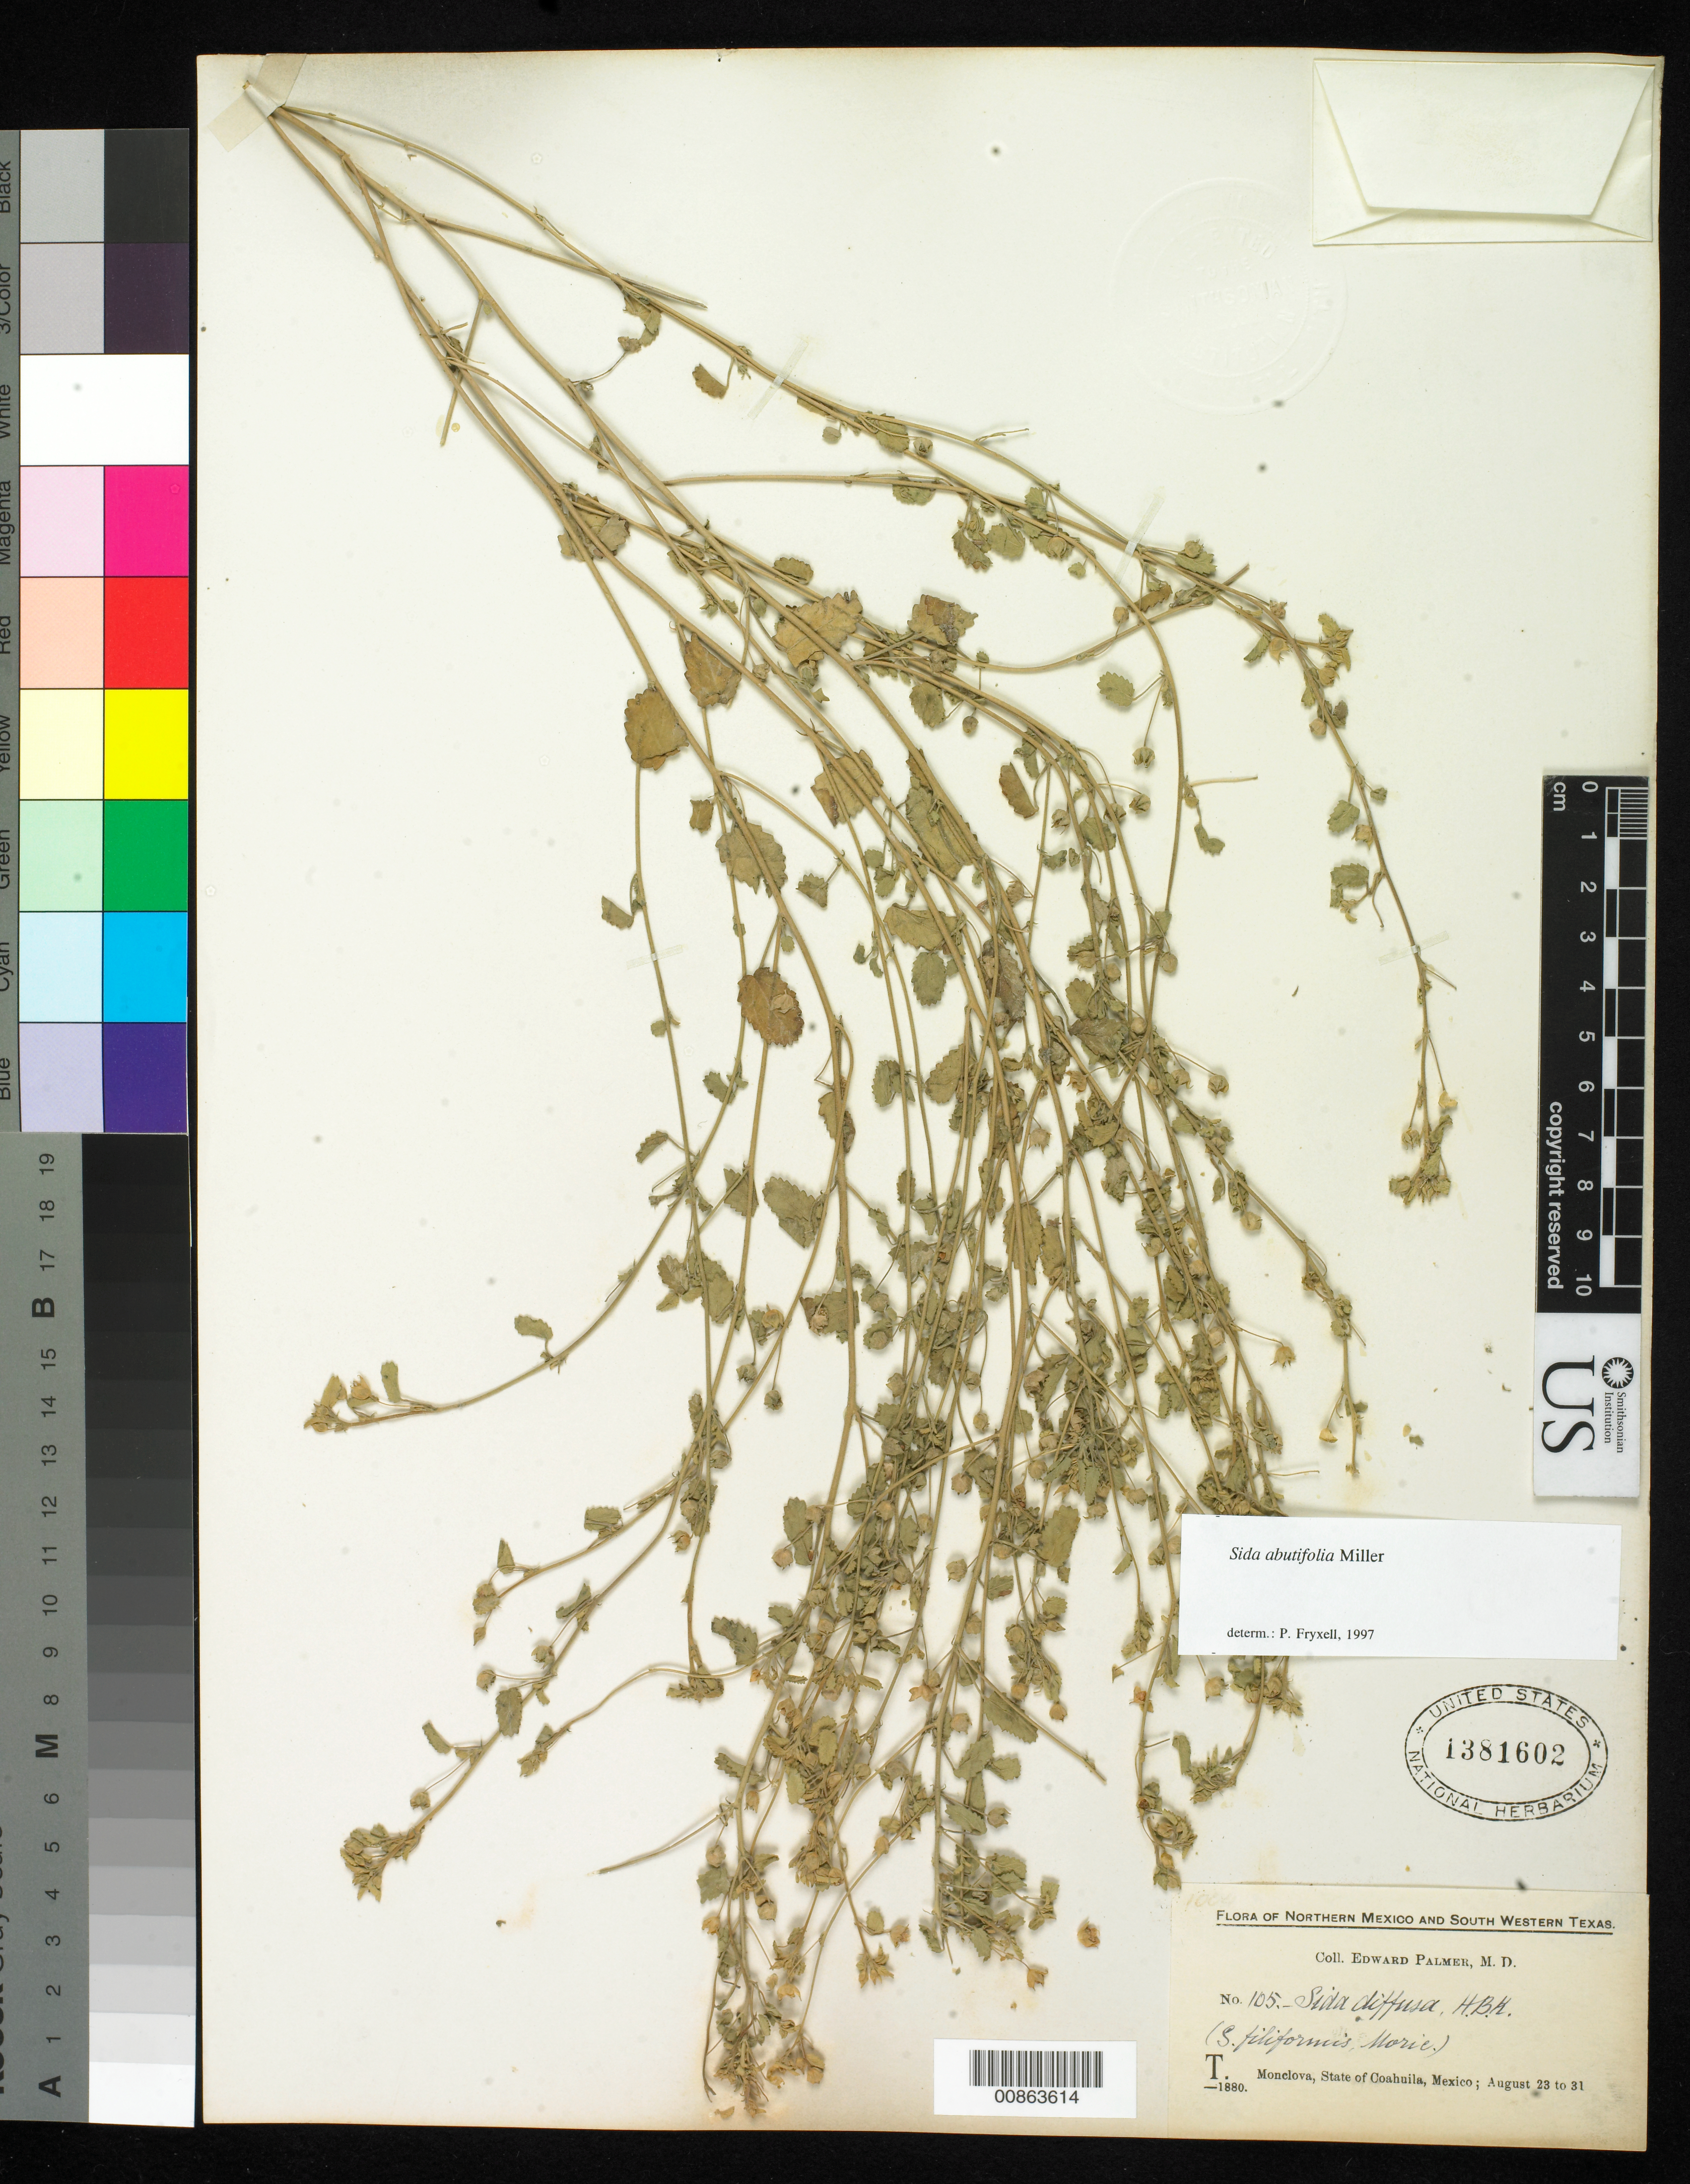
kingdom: Plantae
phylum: Tracheophyta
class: Magnoliopsida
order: Malvales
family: Malvaceae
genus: Sida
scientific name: Sida abutilifolia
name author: Mill.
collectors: E. Palmer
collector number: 105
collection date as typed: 23 Aug 1880 to 31 Aug 1880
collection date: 1880-08-23/1880-08-31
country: Mexico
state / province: Coahuila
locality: T. Monclova, Coahuila.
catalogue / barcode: US 1381602